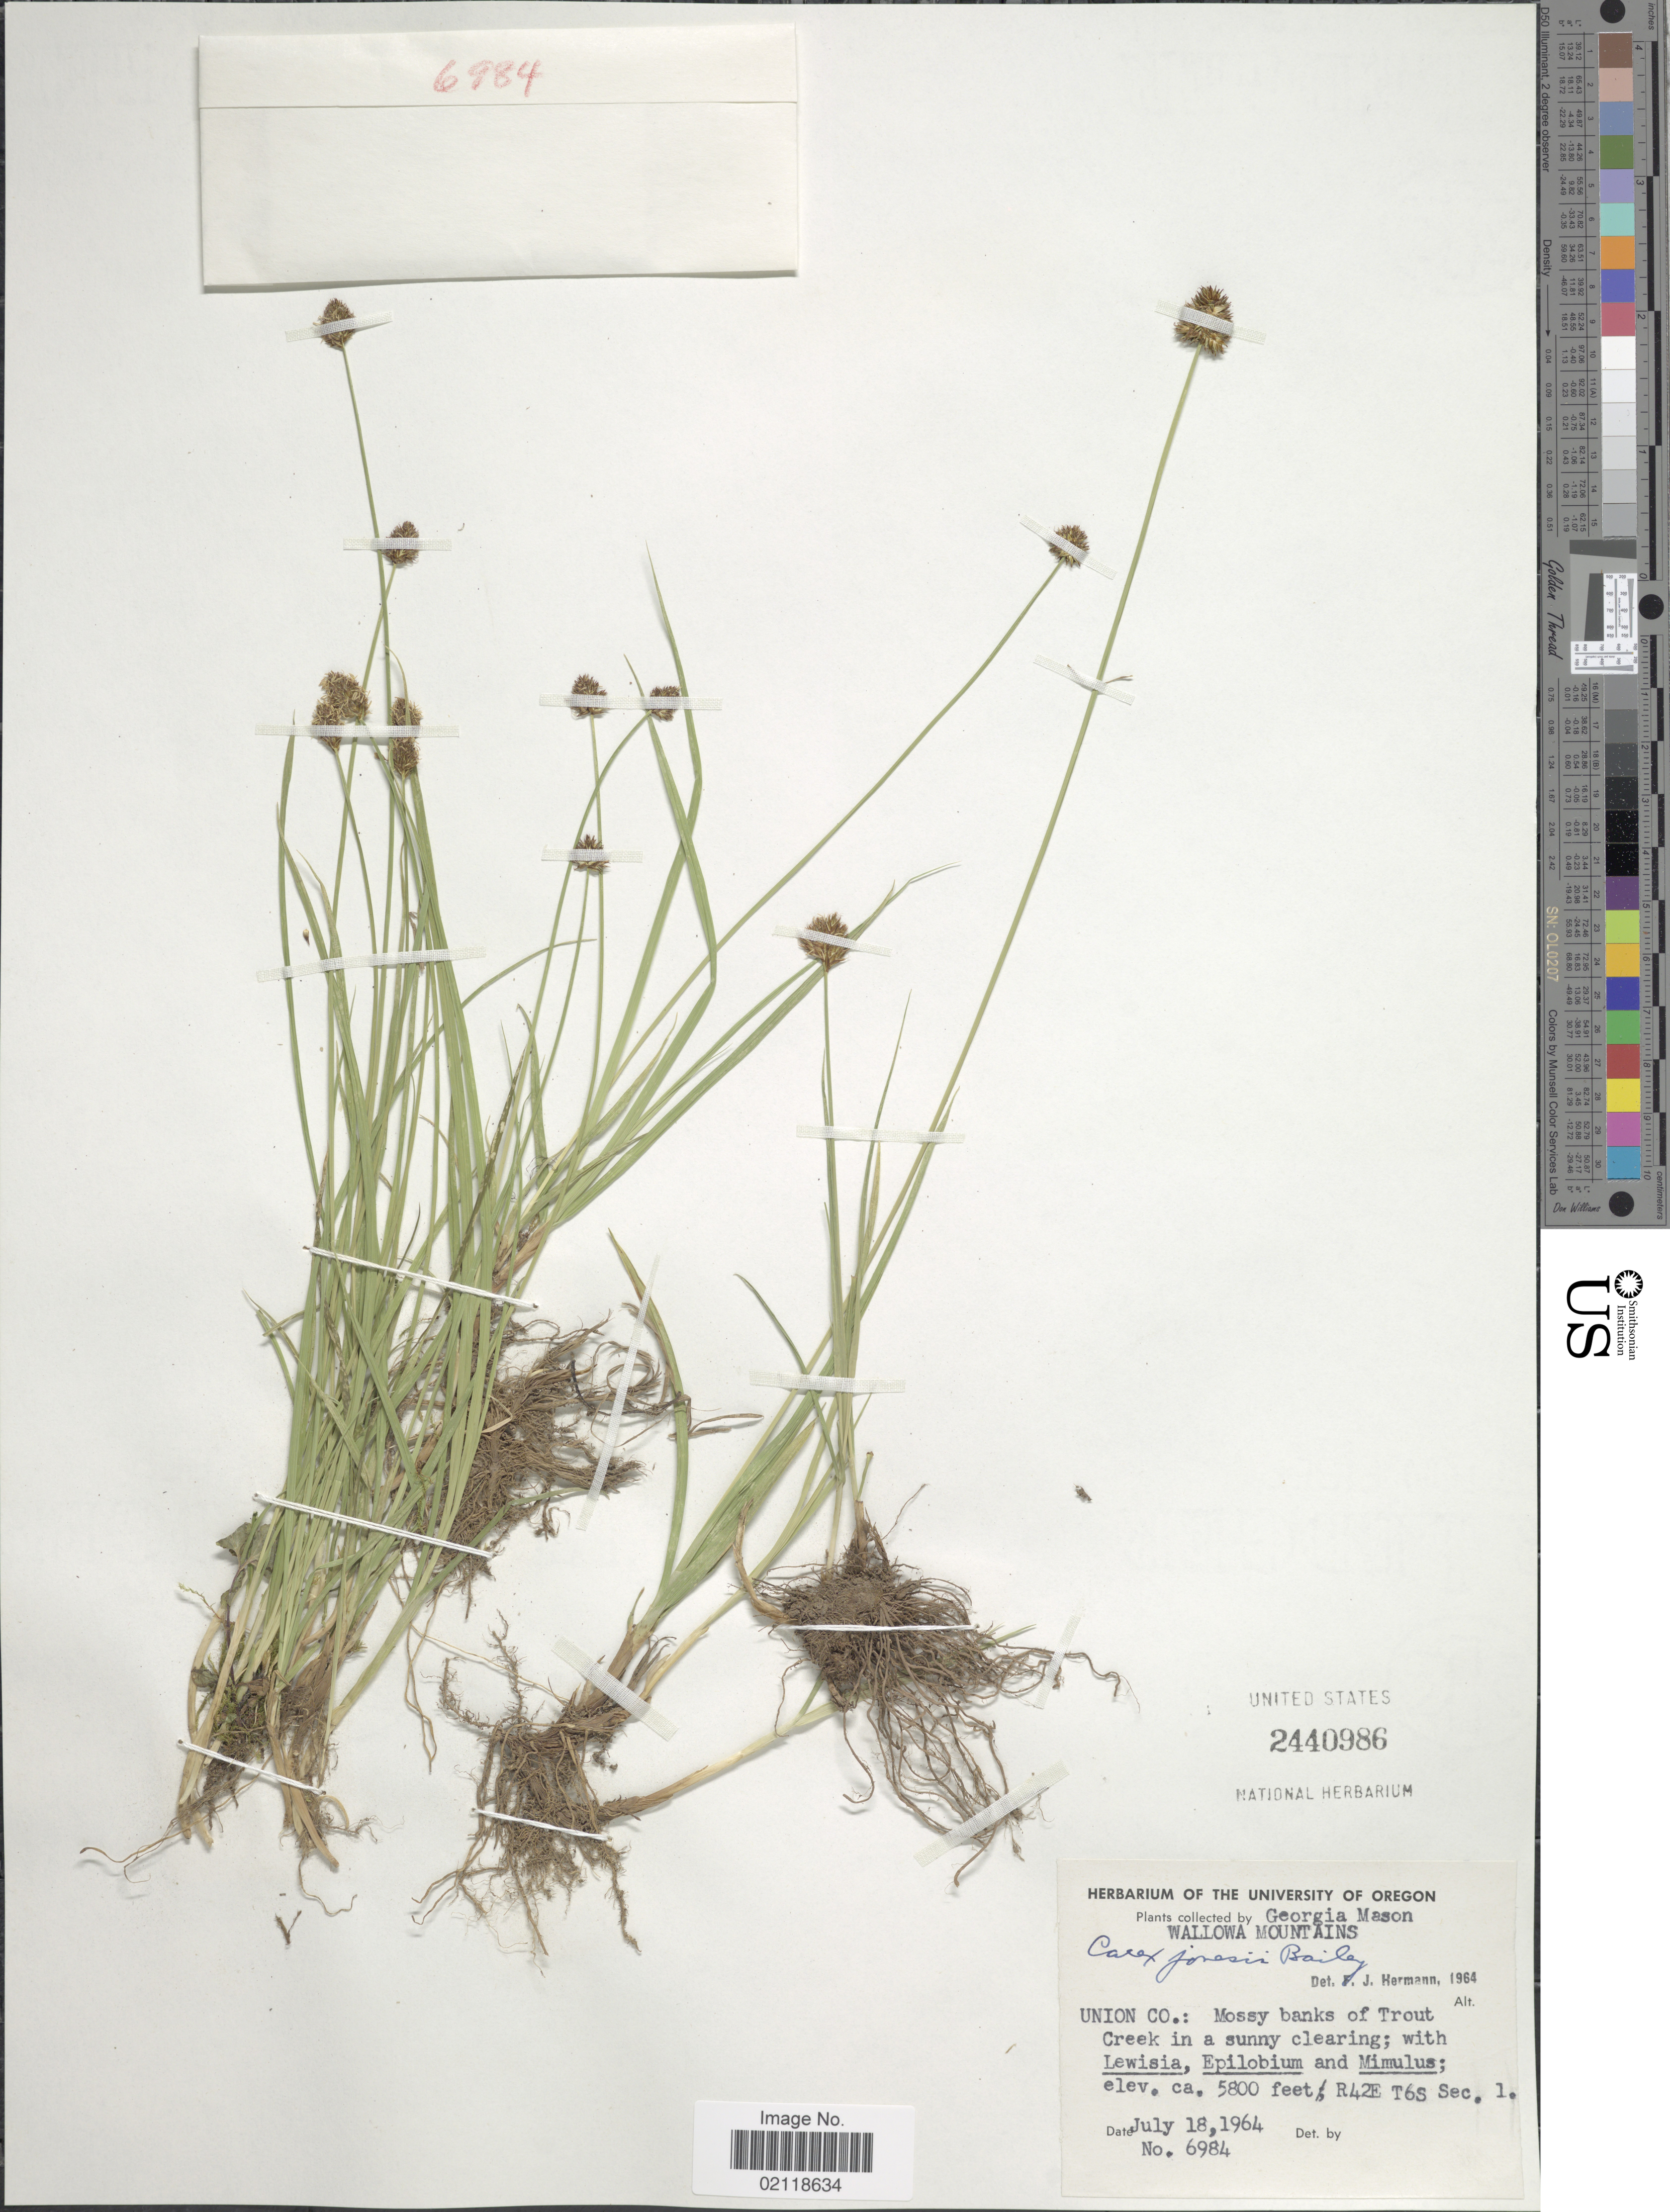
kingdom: Plantae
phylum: Tracheophyta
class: Liliopsida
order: Poales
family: Cyperaceae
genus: Carex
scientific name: Carex jonesii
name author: L.H. Bailey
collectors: G. Mason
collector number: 6984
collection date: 1964-07-18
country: United States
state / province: Oregon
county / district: Union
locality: Wallowa Mountains, Union Co.: Mossy banks of Trout Creek in a sunny clearing, R42E T6S Sec.1.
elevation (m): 1768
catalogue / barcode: US 2440986